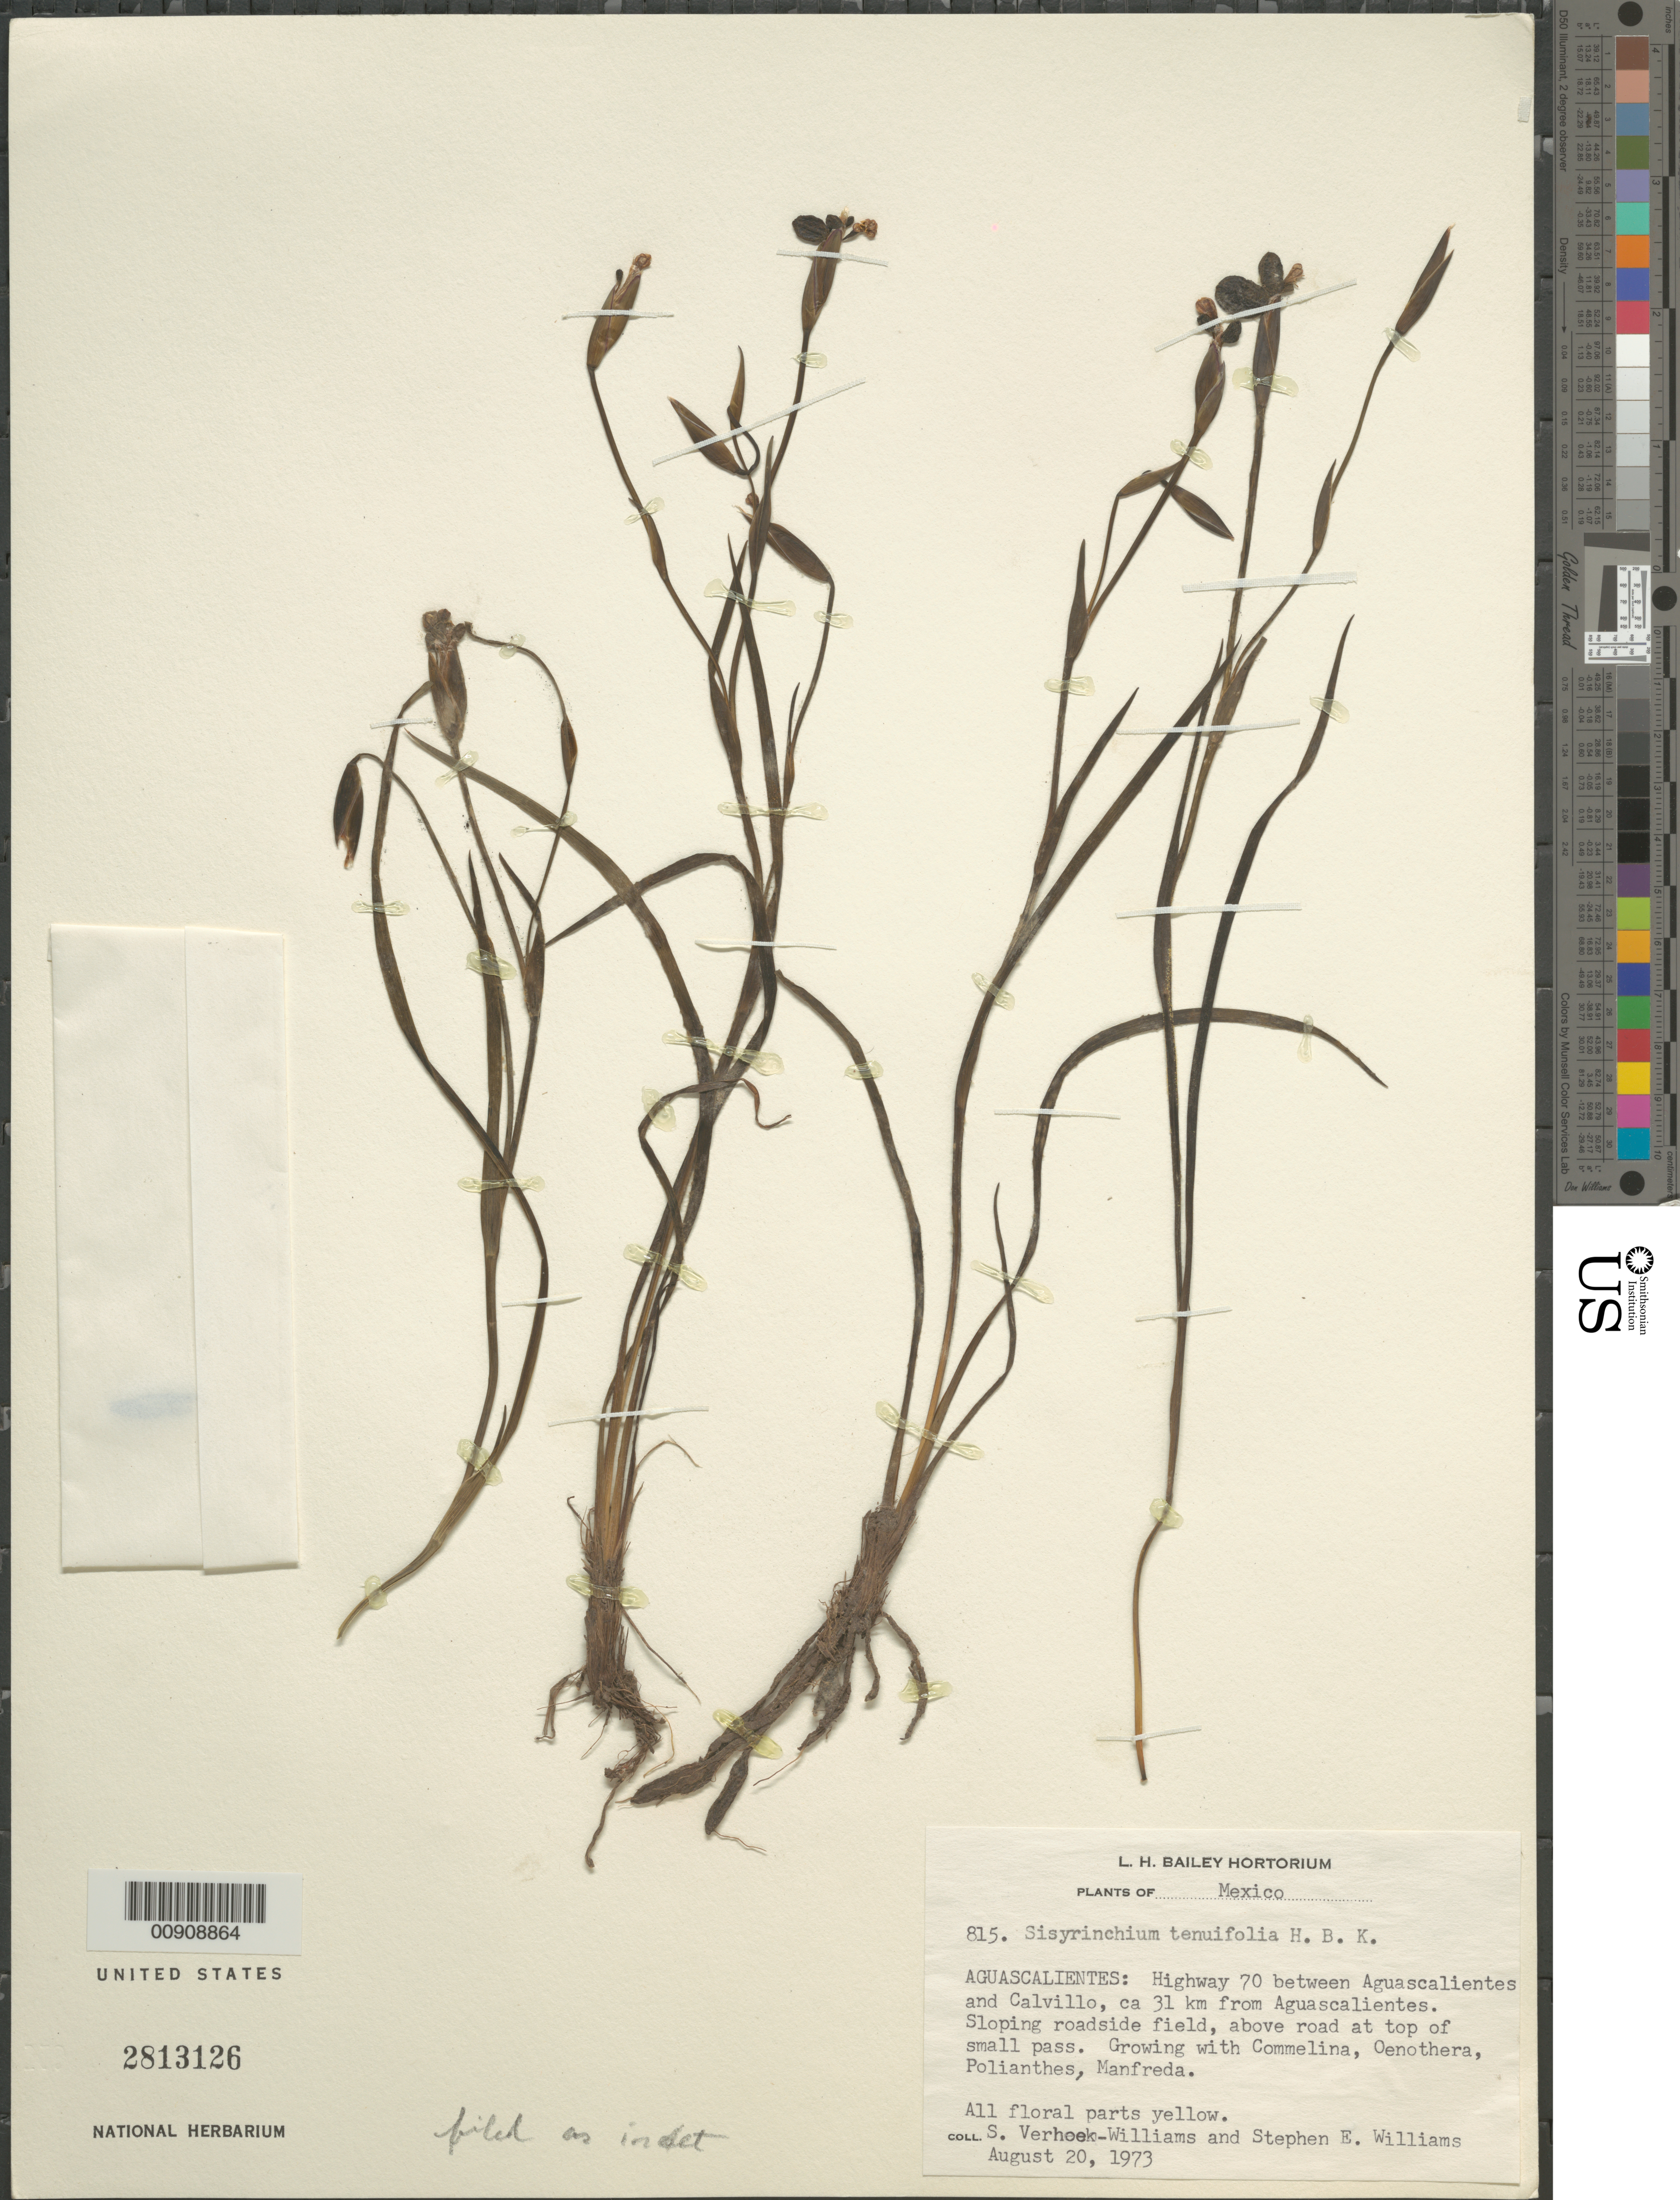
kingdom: Plantae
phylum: Tracheophyta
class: Liliopsida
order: Asparagales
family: Iridaceae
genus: Sisyrinchium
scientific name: Sisyrinchium sp.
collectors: S. E. Verhoek-Williams & Williams, S. E.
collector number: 815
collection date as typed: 20 Aug 1973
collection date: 1973-08-20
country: Mexico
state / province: Aguascalientes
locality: Aguascalientes: Highway 70 between Aguascalientes and Calvillo, ca. 31 km. from Aguascalientes.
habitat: Sloping roadside field, above road at top of small pass. Growing with Commelina, Oenothera, Polianthes, Manfreda.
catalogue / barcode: US 2813126